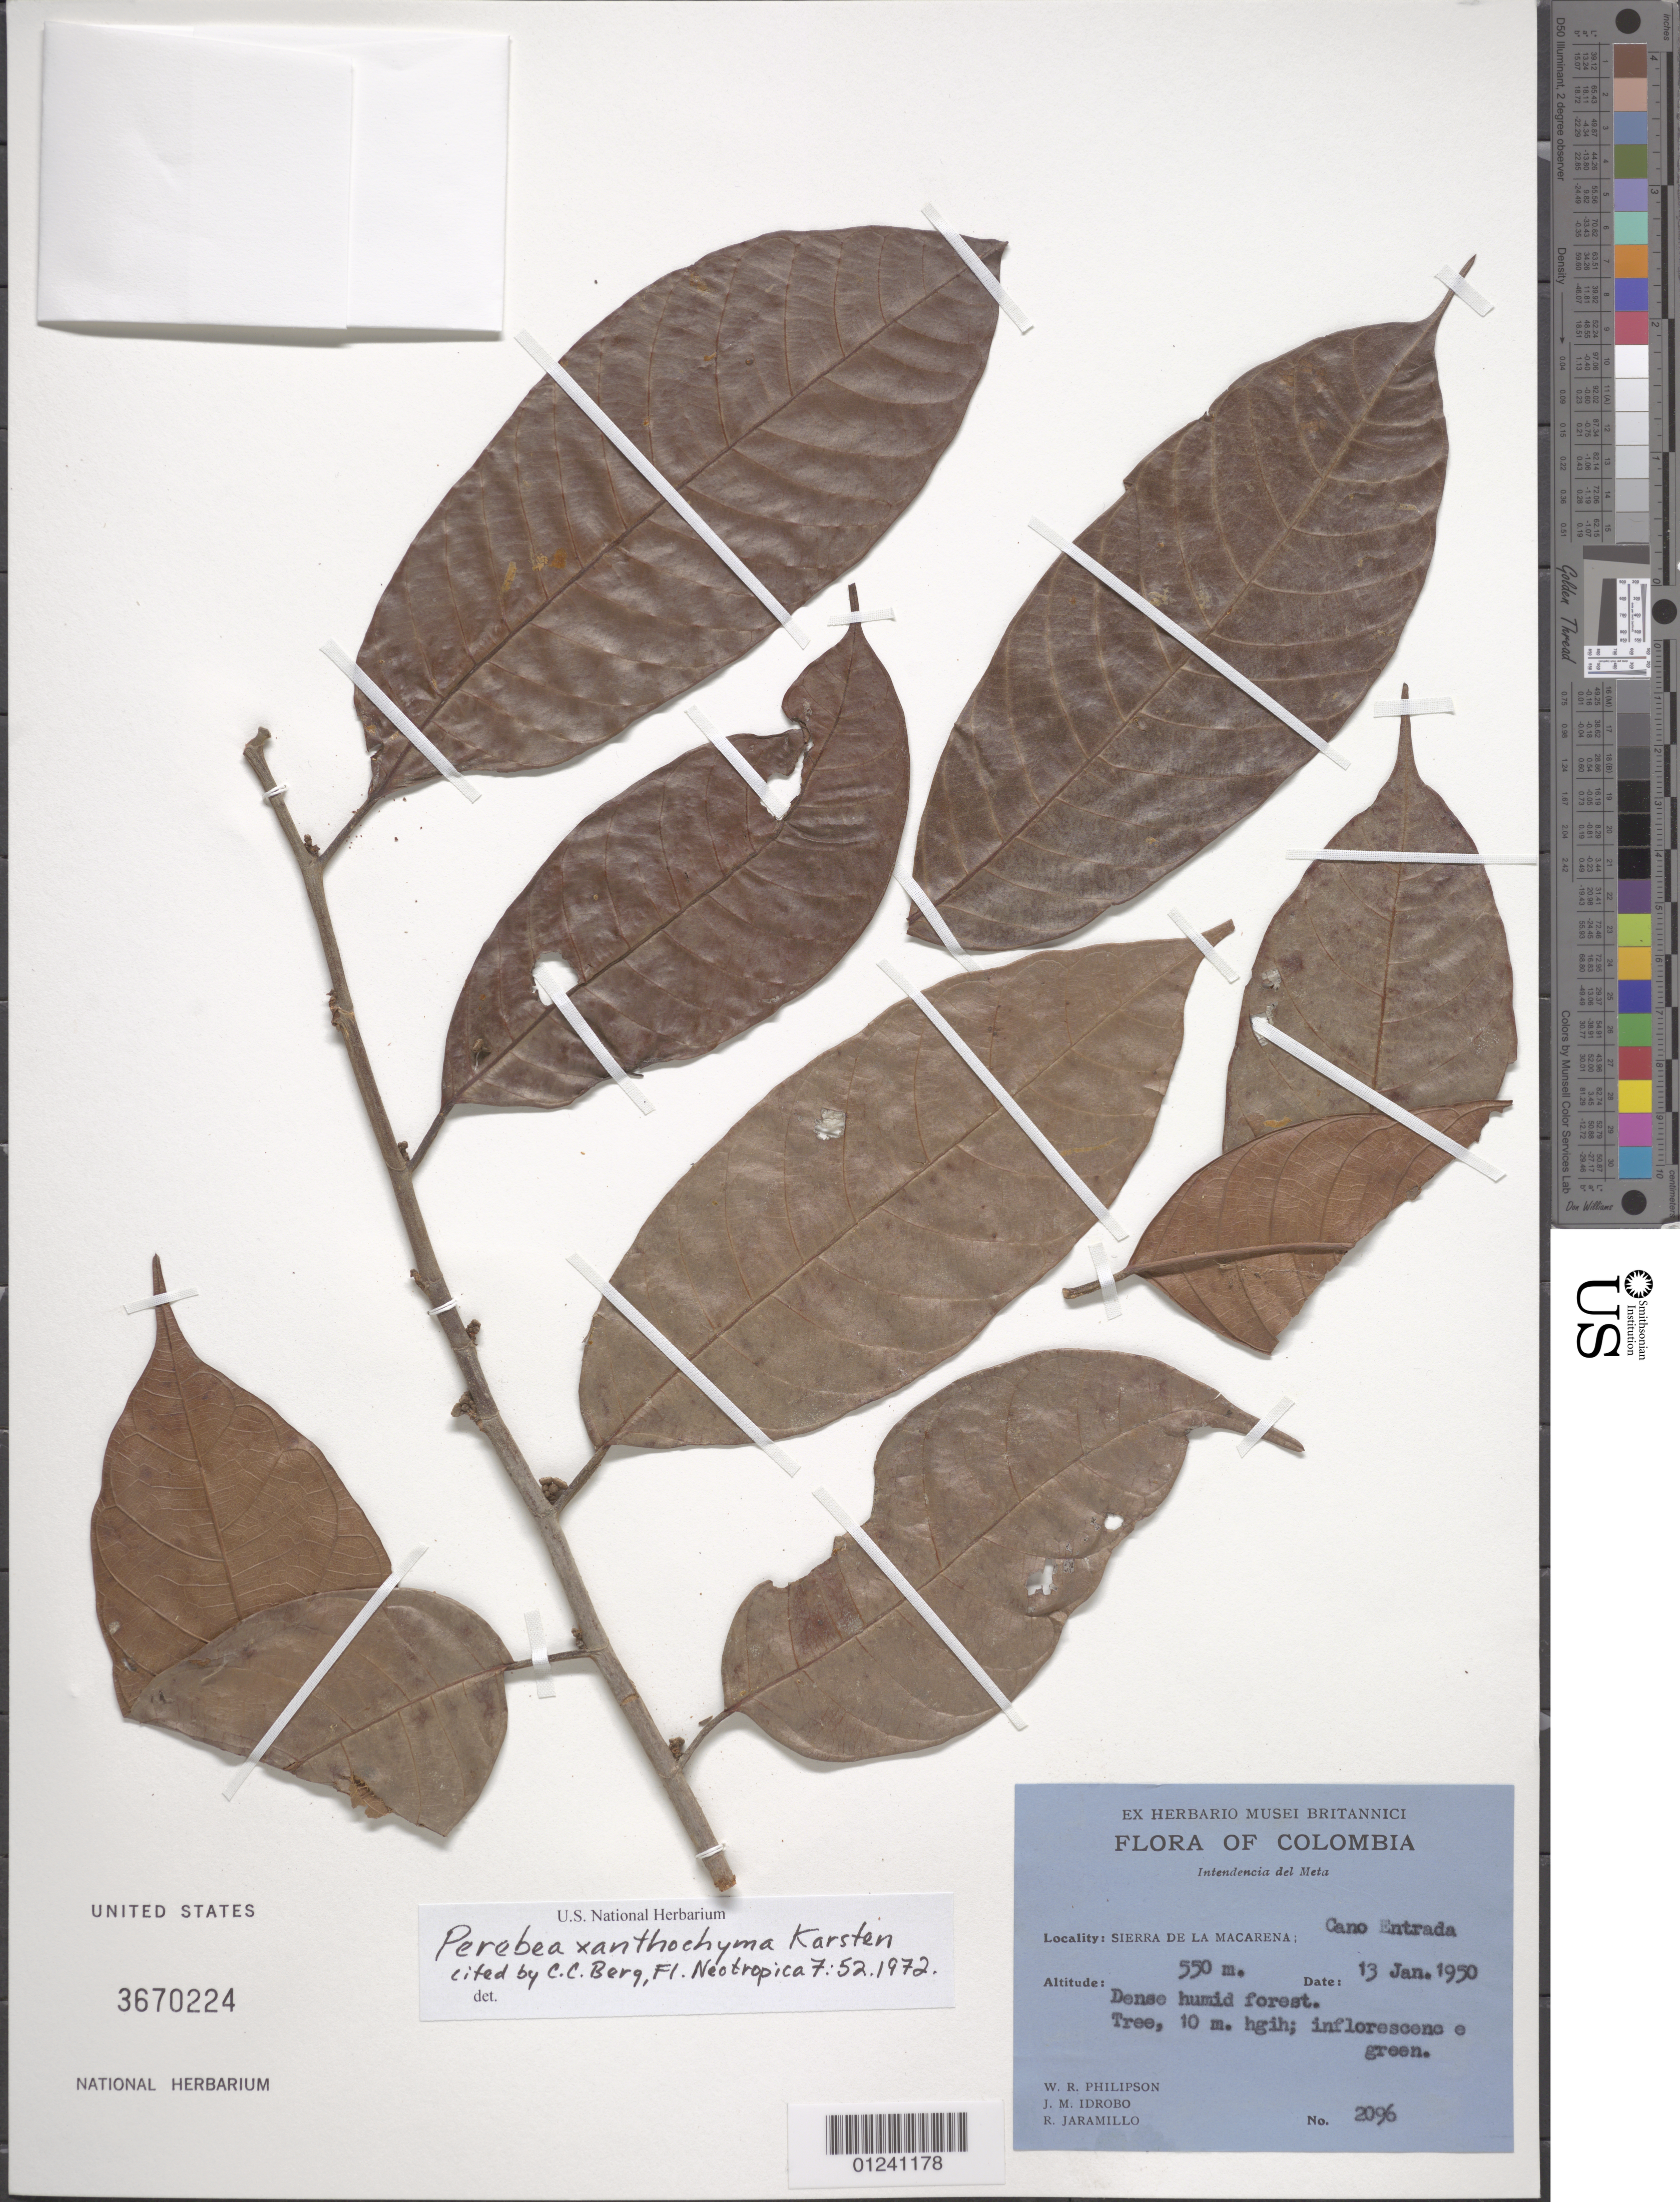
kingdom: Plantae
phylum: Tracheophyta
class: Magnoliopsida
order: Rosales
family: Moraceae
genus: Perebea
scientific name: Perebea xanthochyma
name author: H. Karst.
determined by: Berg, C. C.; Heusden, E. C.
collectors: W. R. Philipson, J. M. Idrobo & R. Jaramillo M.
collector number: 2096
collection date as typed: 13 Jan 1950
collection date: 1950-01-13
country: Colombia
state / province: Meta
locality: Sierra de la Macarena: Caño Entrada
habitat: Dense humid forest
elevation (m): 550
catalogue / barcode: US 3670224